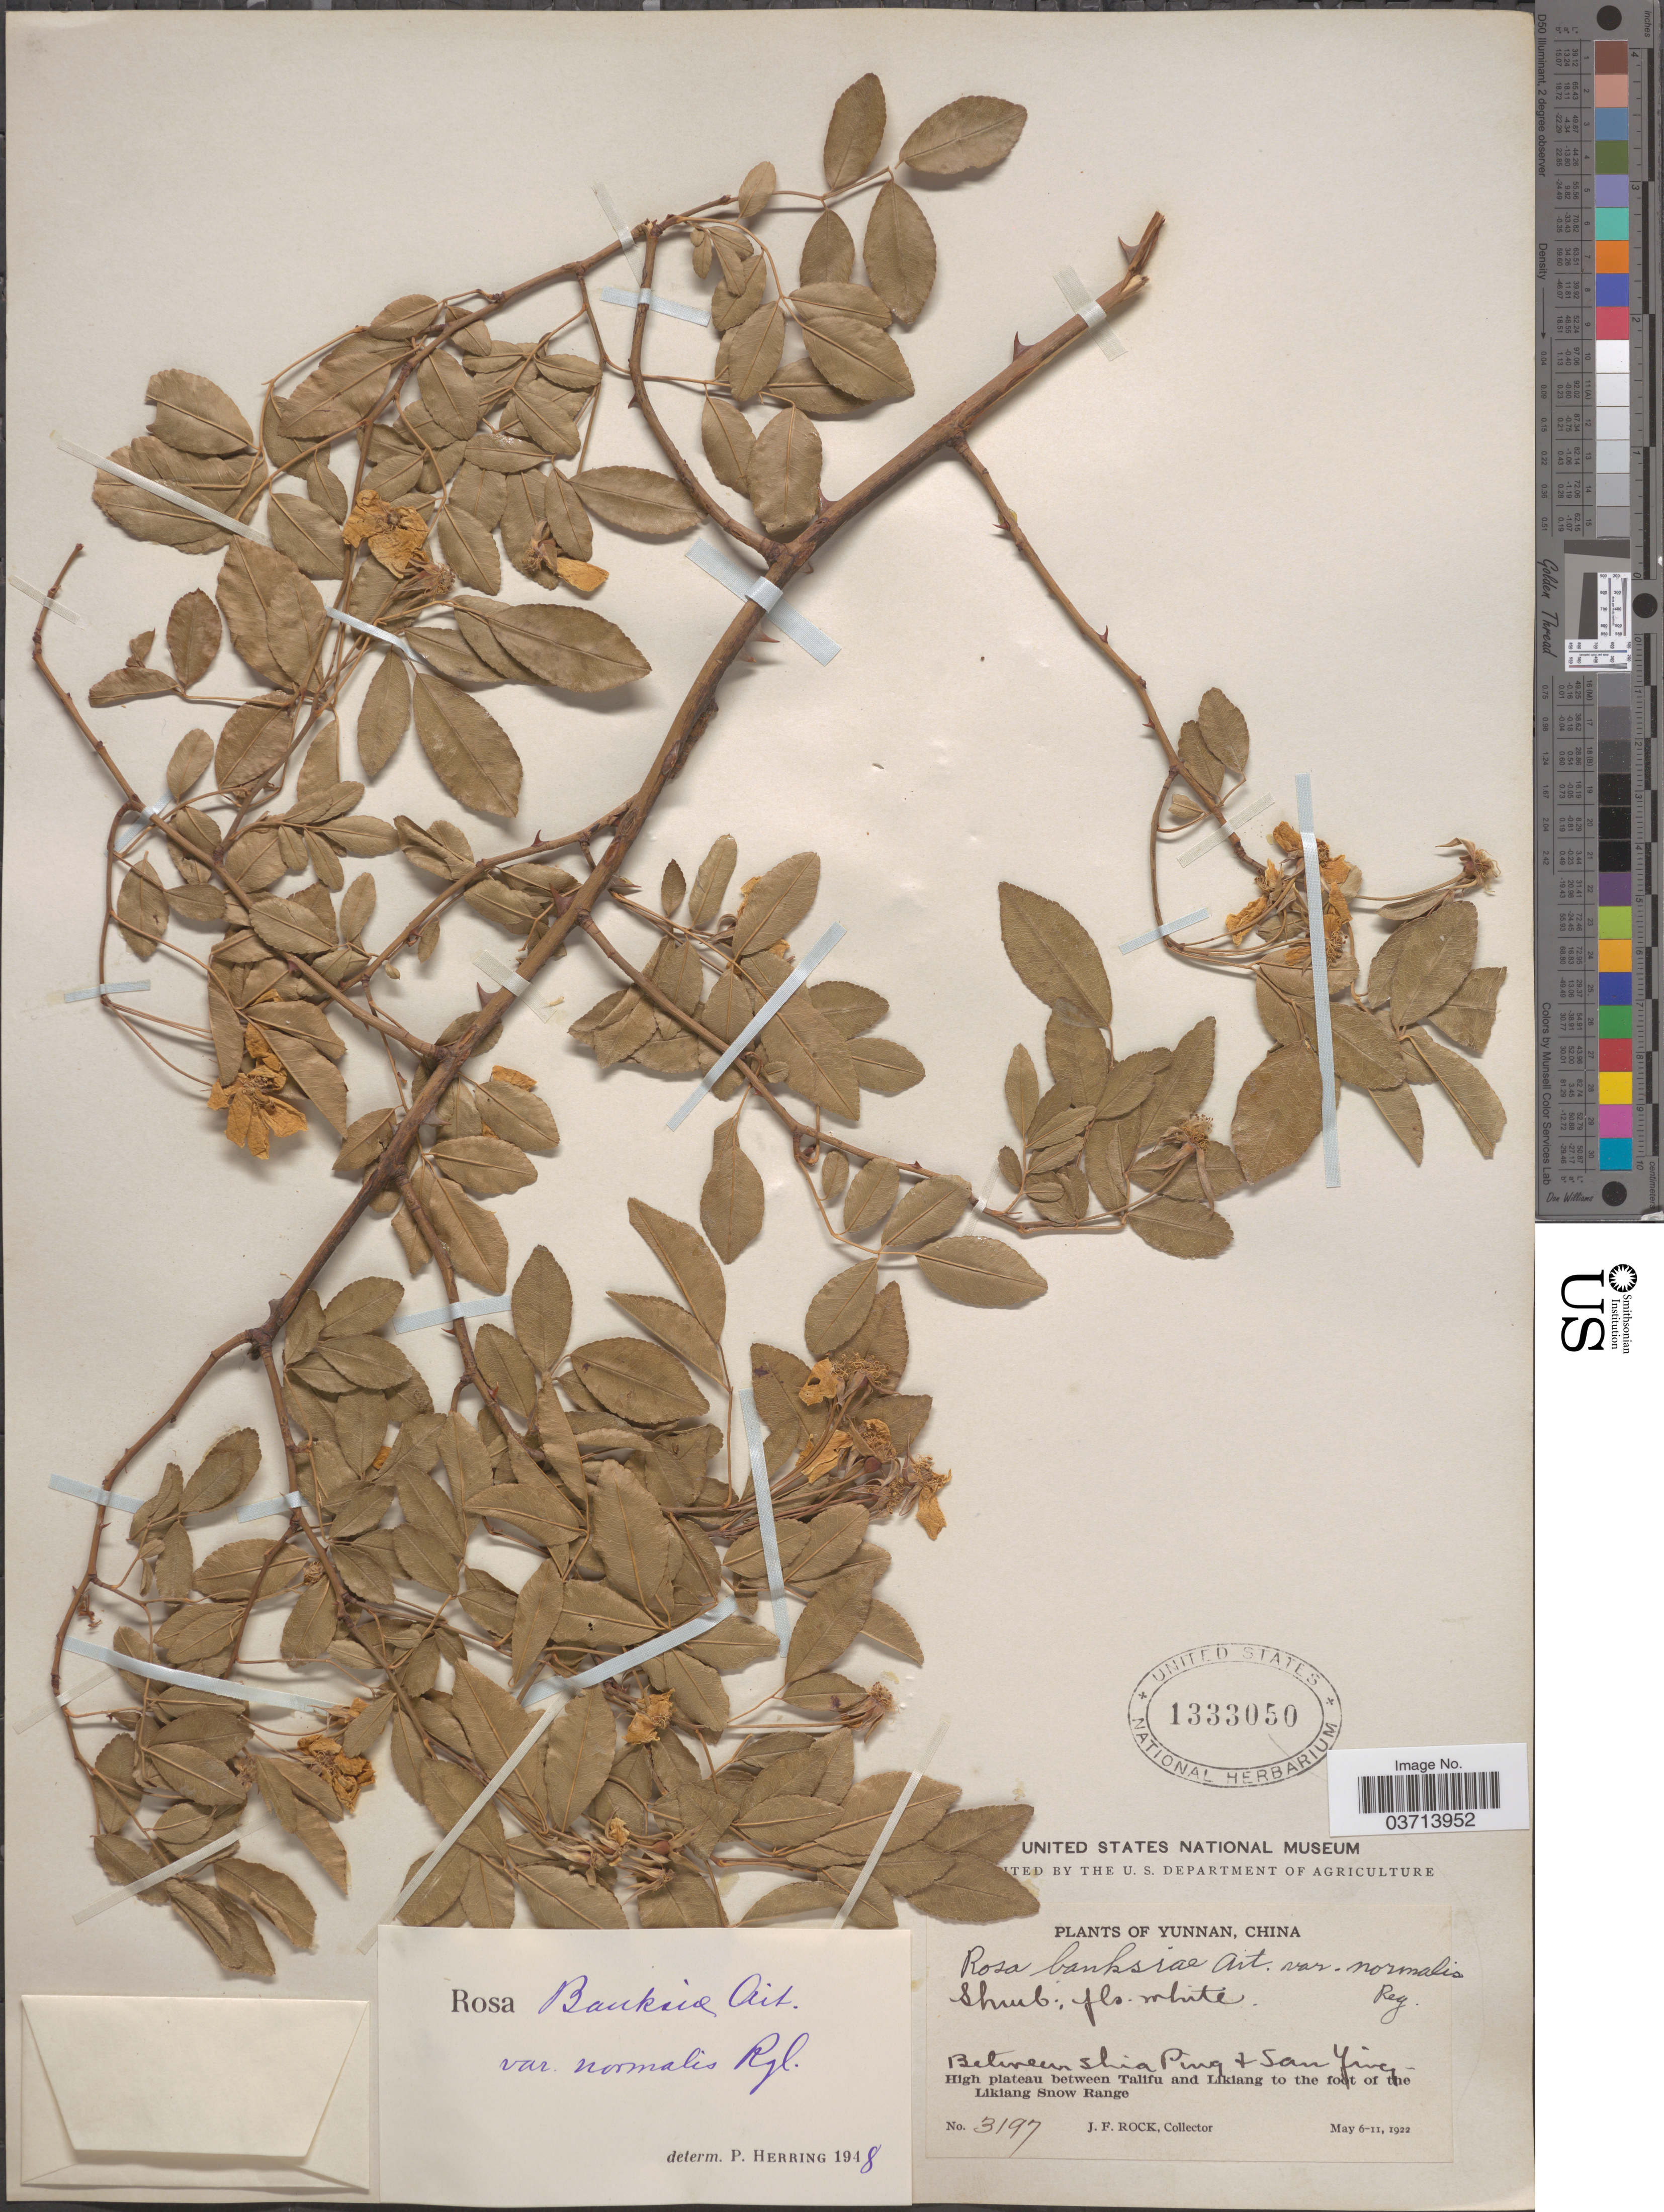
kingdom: Plantae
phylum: Tracheophyta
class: Magnoliopsida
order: Rosales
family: Rosaceae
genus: Rosa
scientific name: Rosa banksiae var. normalis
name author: Regel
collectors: J. Rock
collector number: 3197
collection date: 1922-05-06/1922-05-11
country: China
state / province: Yunnan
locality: Between Shia Ping + San Ying [interpreted]. High plateau between Talifu and Likiang to the foot of the Likiang Snow Range.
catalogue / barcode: US 1333050